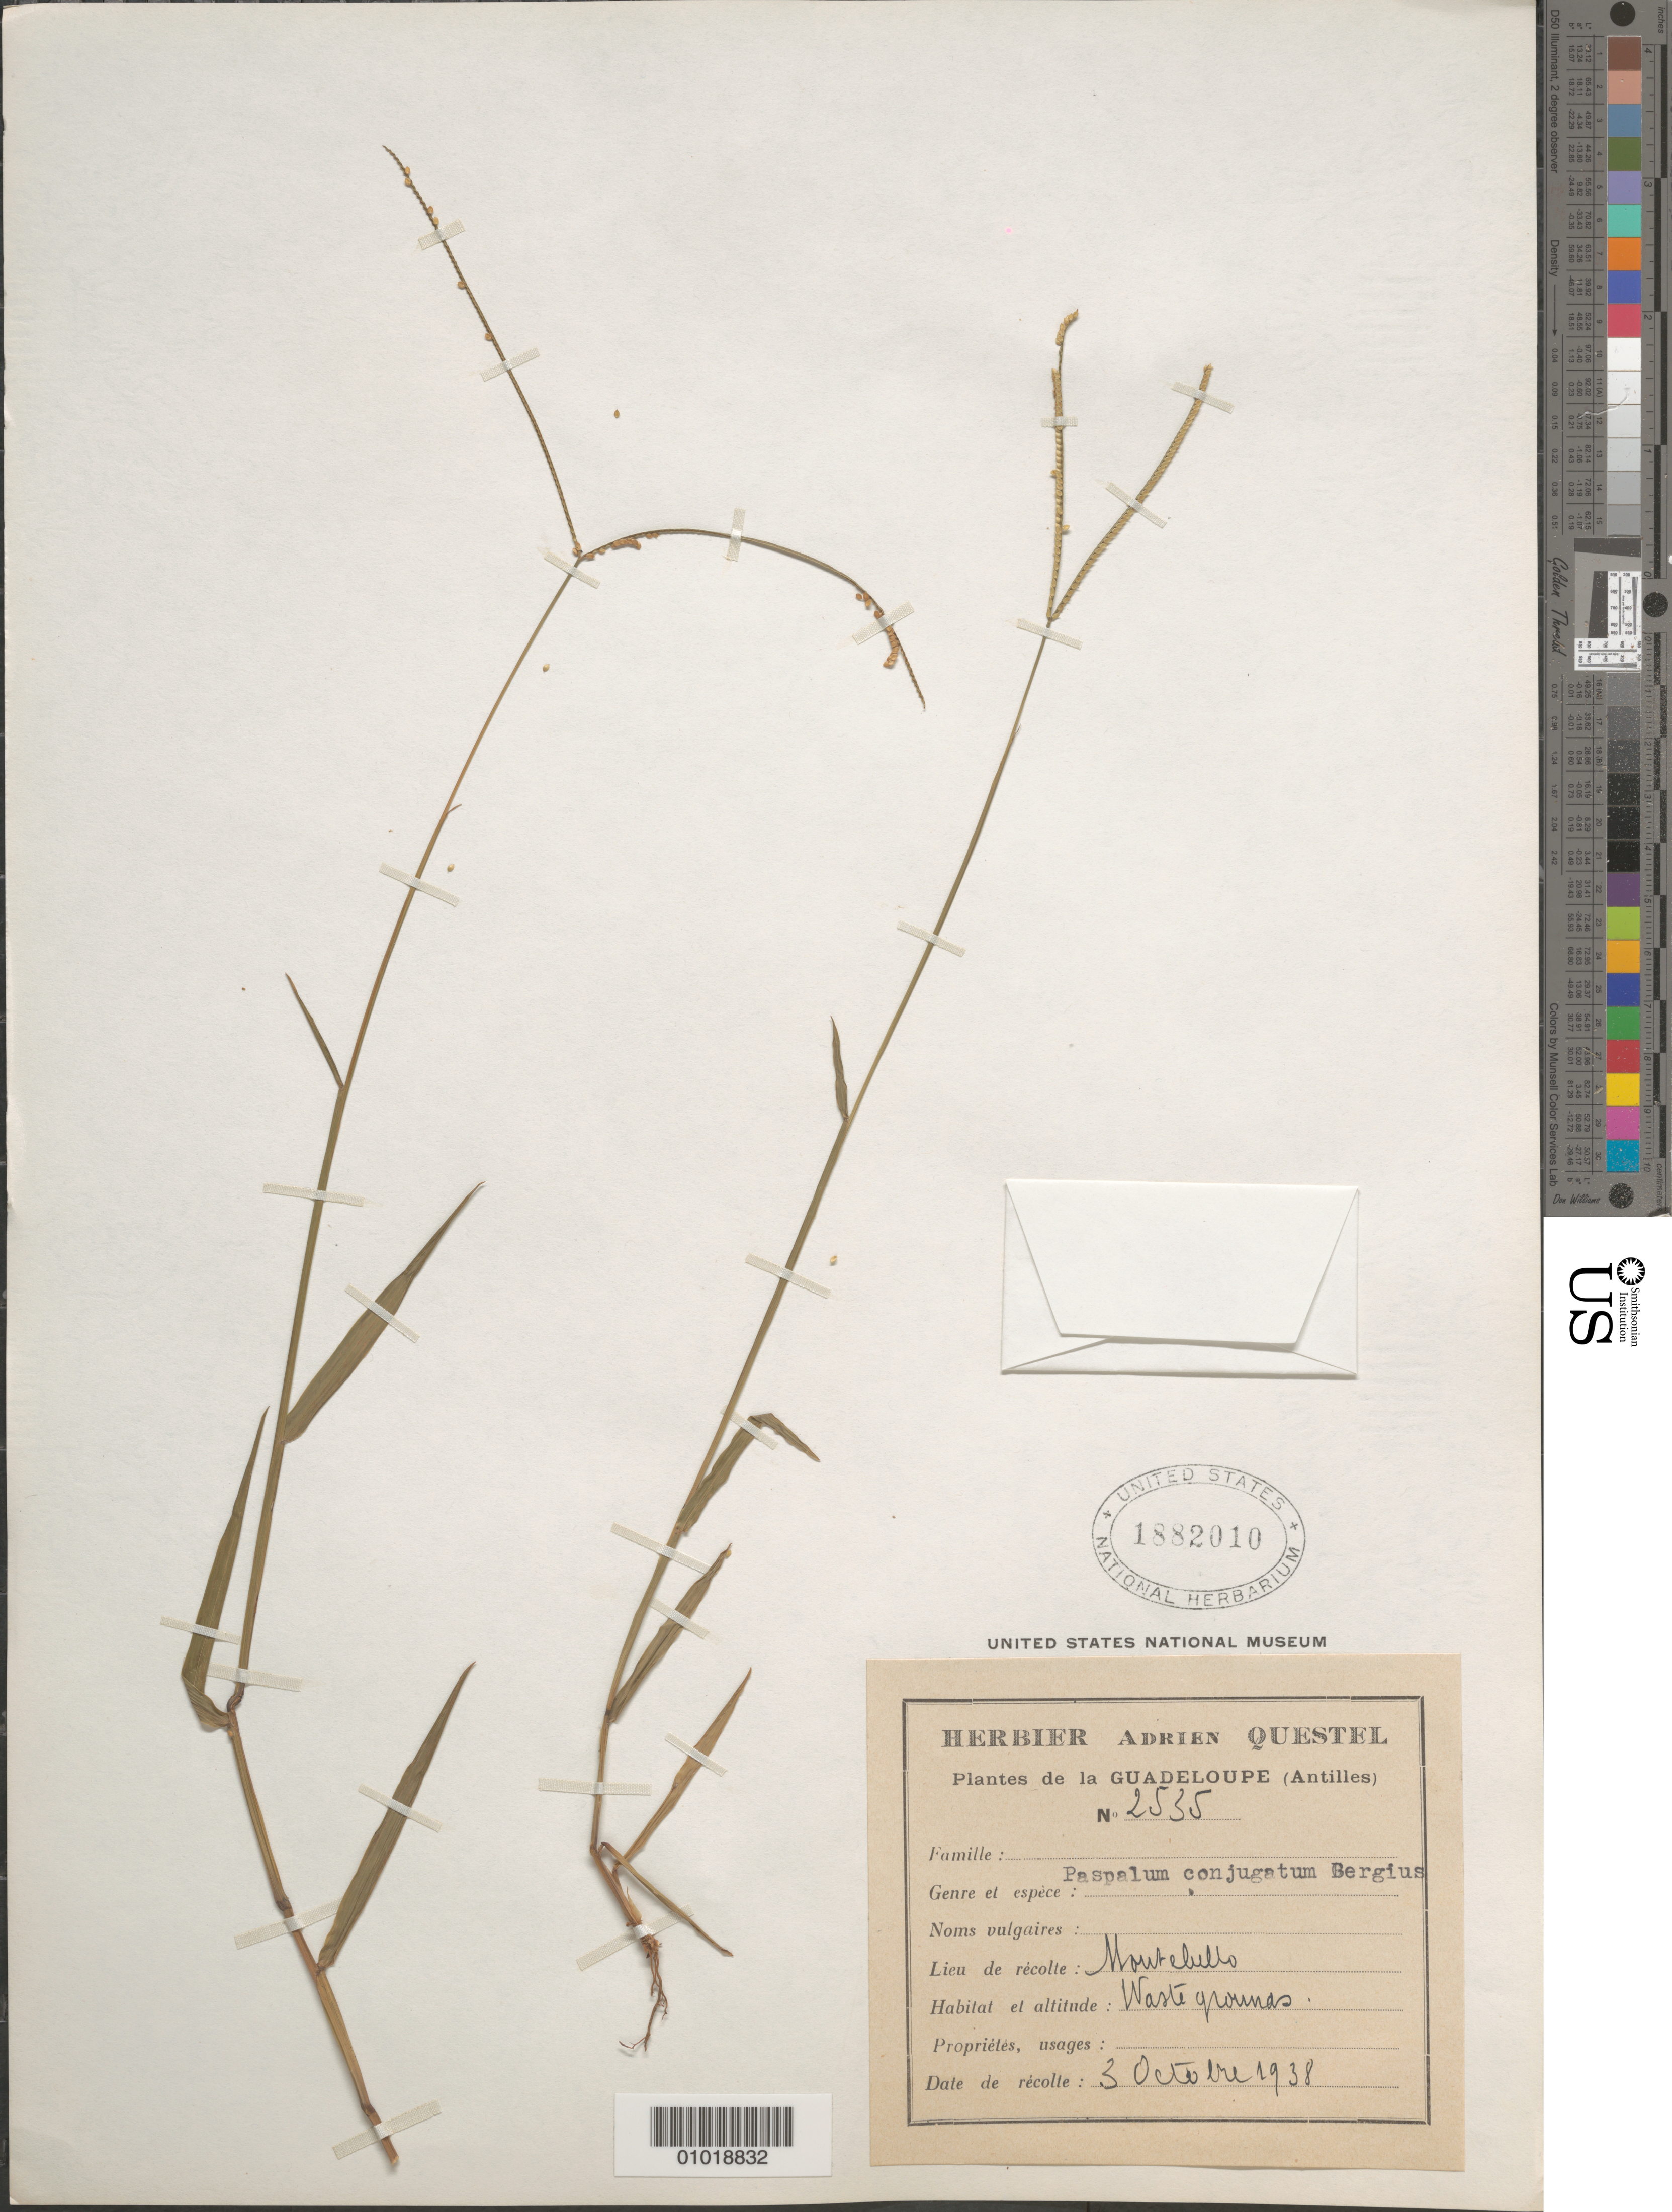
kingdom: Plantae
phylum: Tracheophyta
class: Liliopsida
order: Poales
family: Poaceae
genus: Paspalum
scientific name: Paspalum conjugatum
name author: P.J. Bergius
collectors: A. Questel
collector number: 2535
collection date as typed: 03 Oct 1938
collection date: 1938-10-03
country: Guadeloupe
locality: Montebello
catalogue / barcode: US 1882010